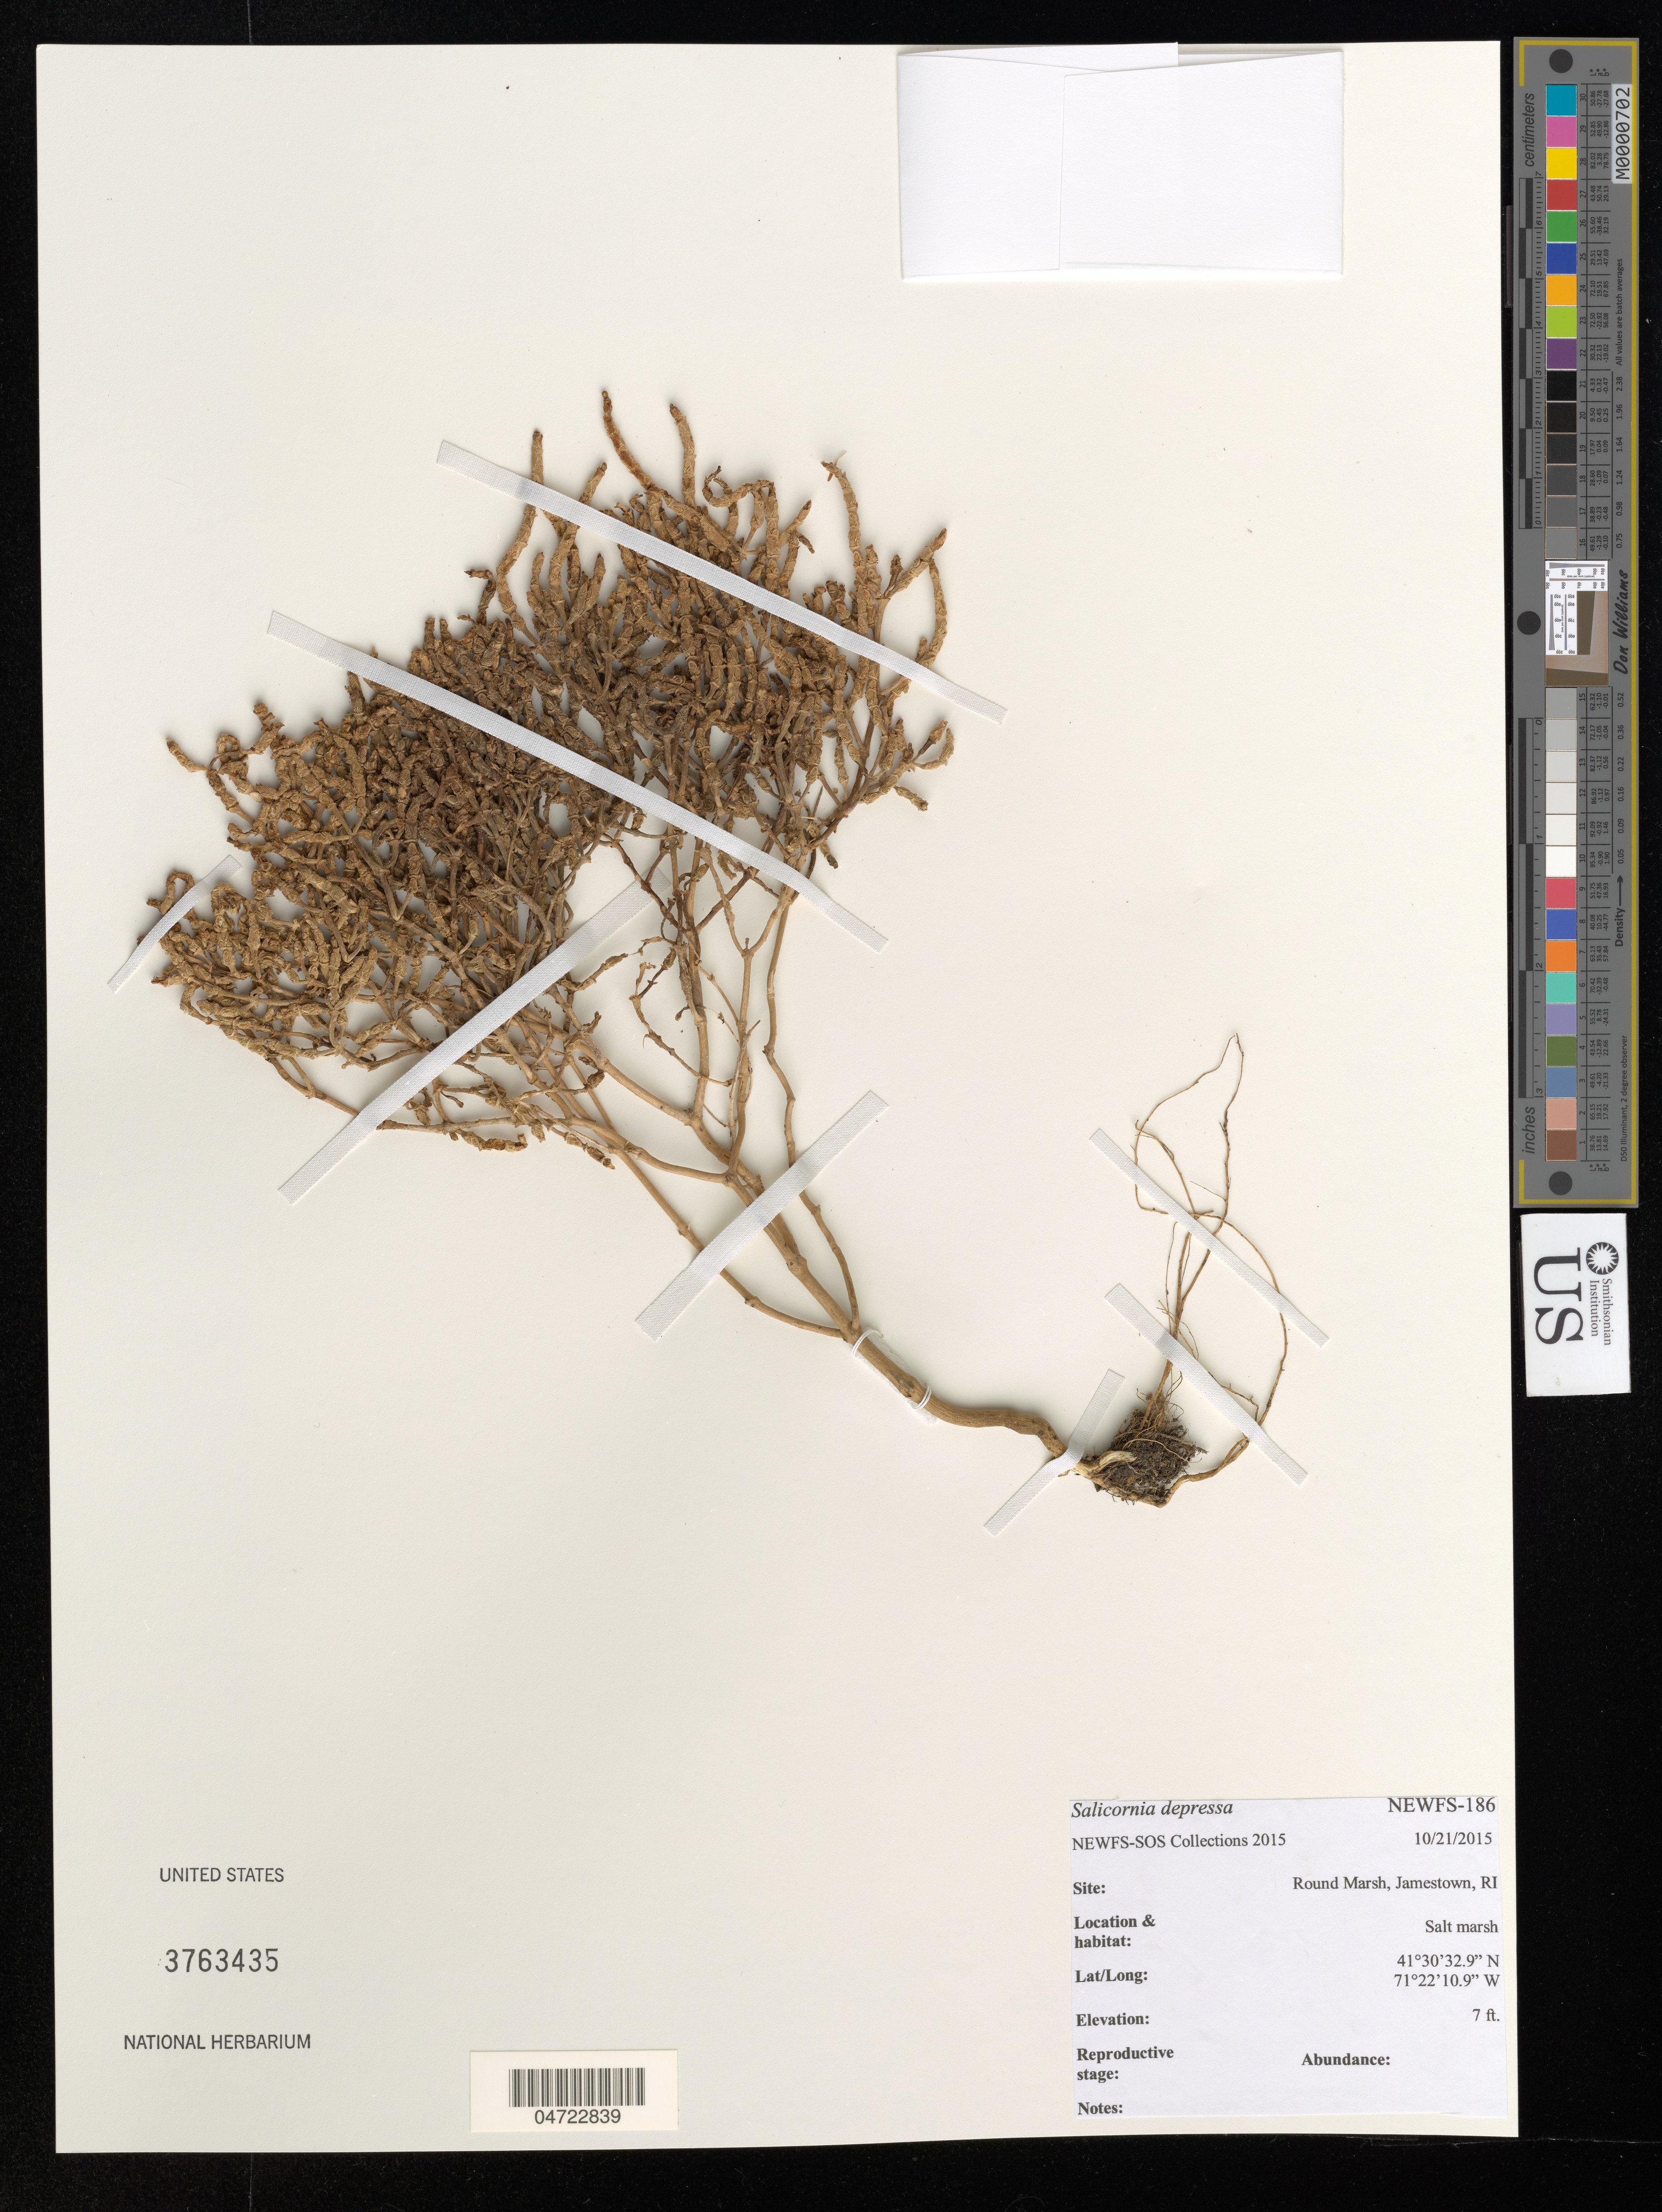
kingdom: Plantae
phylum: Tracheophyta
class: Magnoliopsida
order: Caryophyllales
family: Amaranthaceae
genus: Salicornia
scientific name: Salicornia depressa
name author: Standl.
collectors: NEWFS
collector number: NEWFS-186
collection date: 2015-10-21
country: United States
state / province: Rhode Island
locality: Round Marsh, Jamestown.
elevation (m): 2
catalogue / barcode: US 3763435